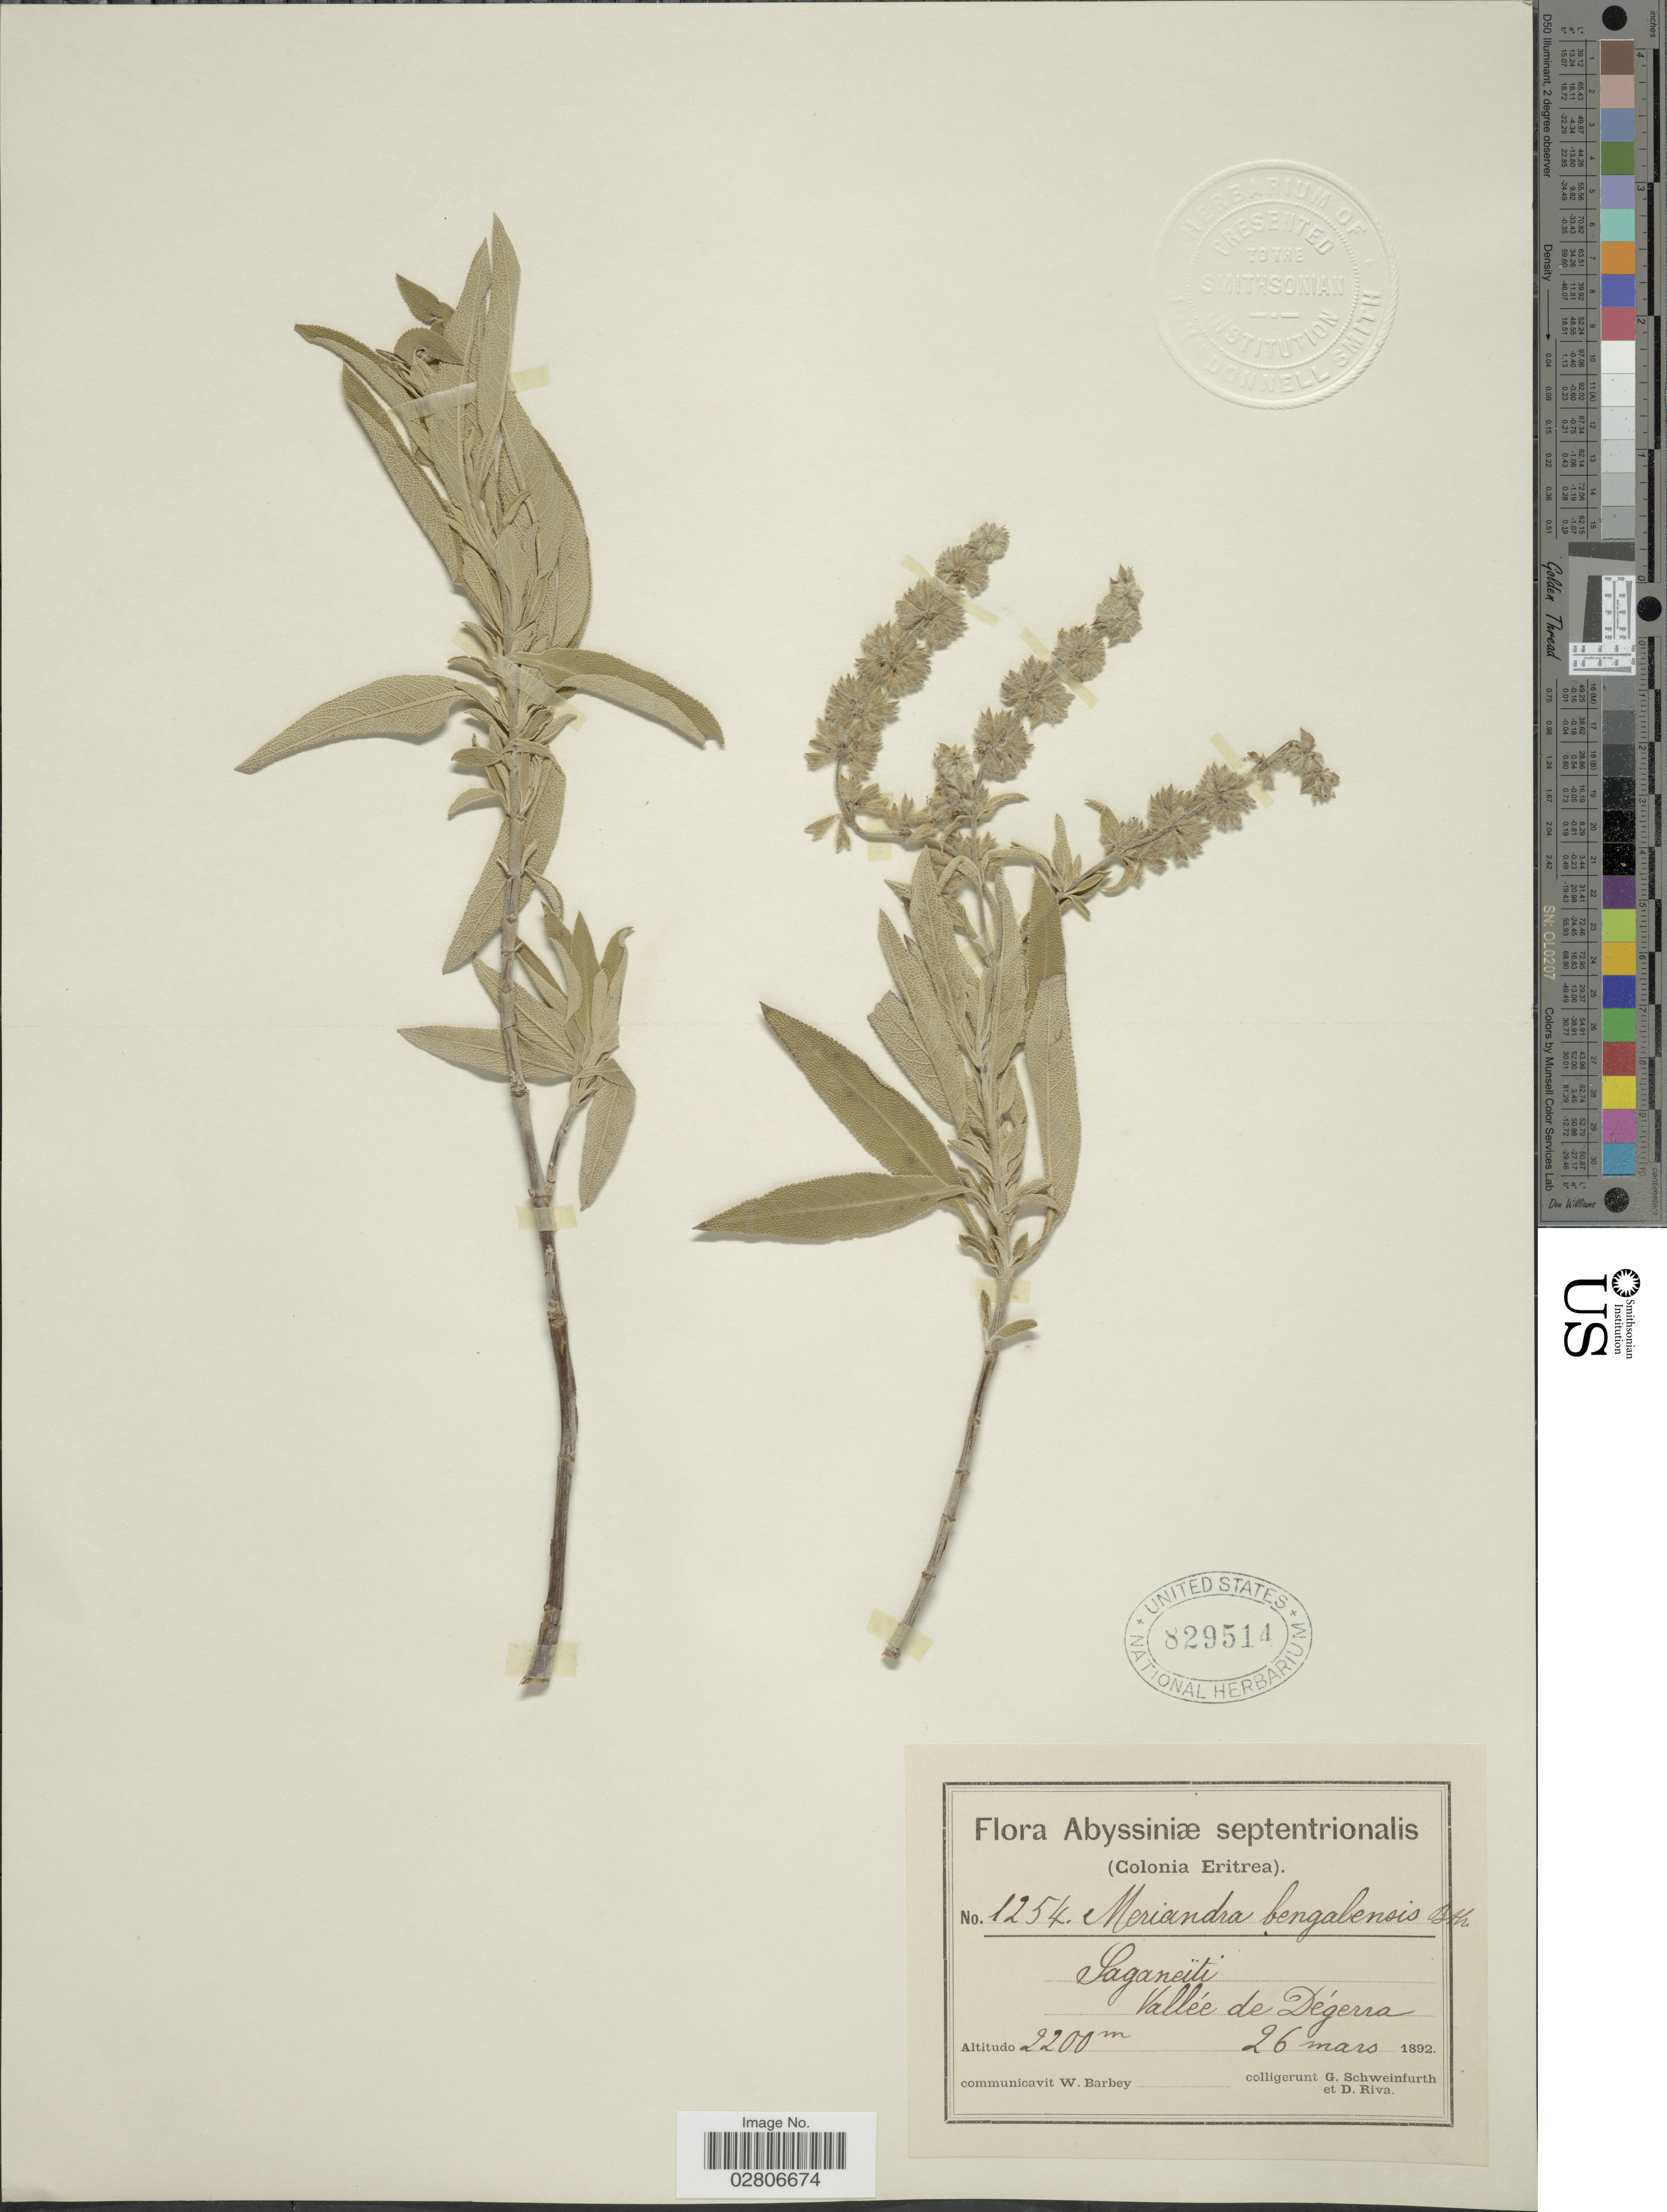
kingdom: Plantae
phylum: Tracheophyta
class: Magnoliopsida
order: Lamiales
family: Lamiaceae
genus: Meriandra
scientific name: Meriandra dianthera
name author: (A. Roth ex Roem. & Schult.) Briq.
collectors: G. A. Schweinfurth (herbarium) & D. Riva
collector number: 1254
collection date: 1892-03-26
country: Eritrea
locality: Abyssiniæ septentrionalis, Saganeïti, Vallée de Dégerra.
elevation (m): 2200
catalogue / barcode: US 829514